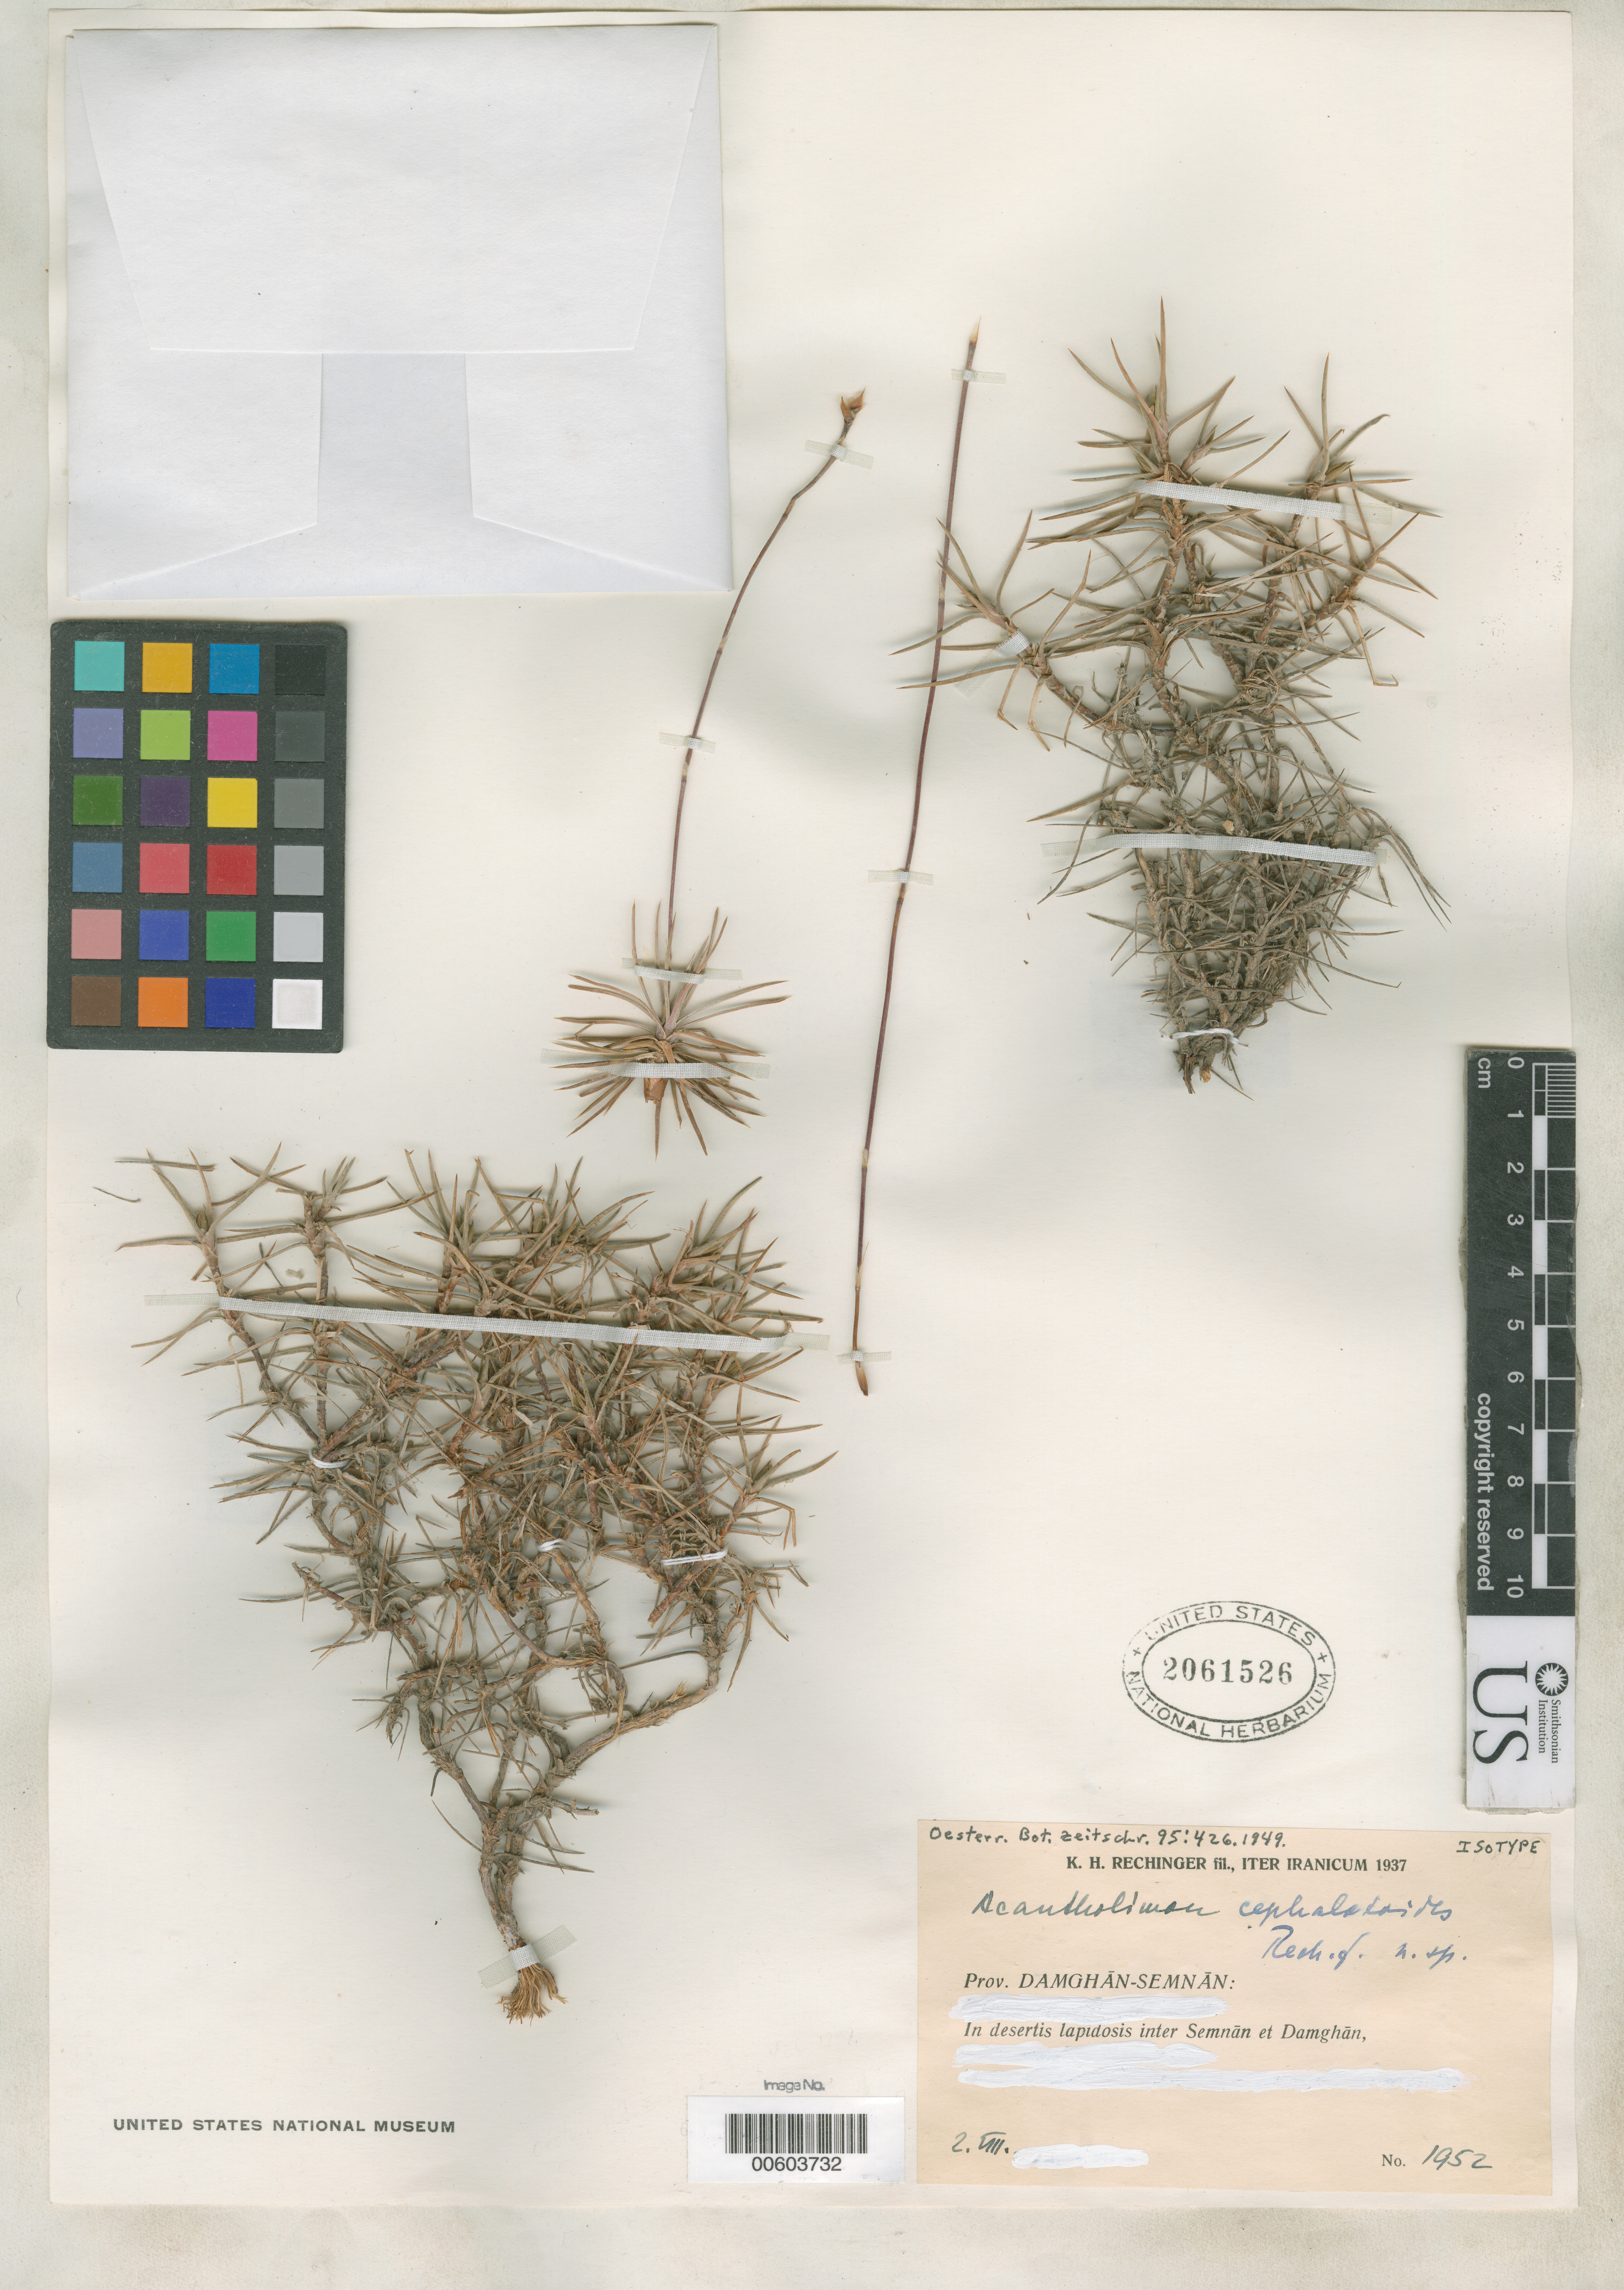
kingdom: Plantae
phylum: Tracheophyta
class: Magnoliopsida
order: Caryophyllales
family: Plumbaginaceae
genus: Acantholimon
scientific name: Acantholimon cephalotoides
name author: Rech. f.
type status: Isotype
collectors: K. H. Rechinger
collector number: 1952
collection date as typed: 02 Jul 1937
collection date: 1937-07-02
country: Iran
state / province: Damghan / Semnan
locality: In desertis lapidosis inter Semnan & Damghan.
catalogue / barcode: US 2061526